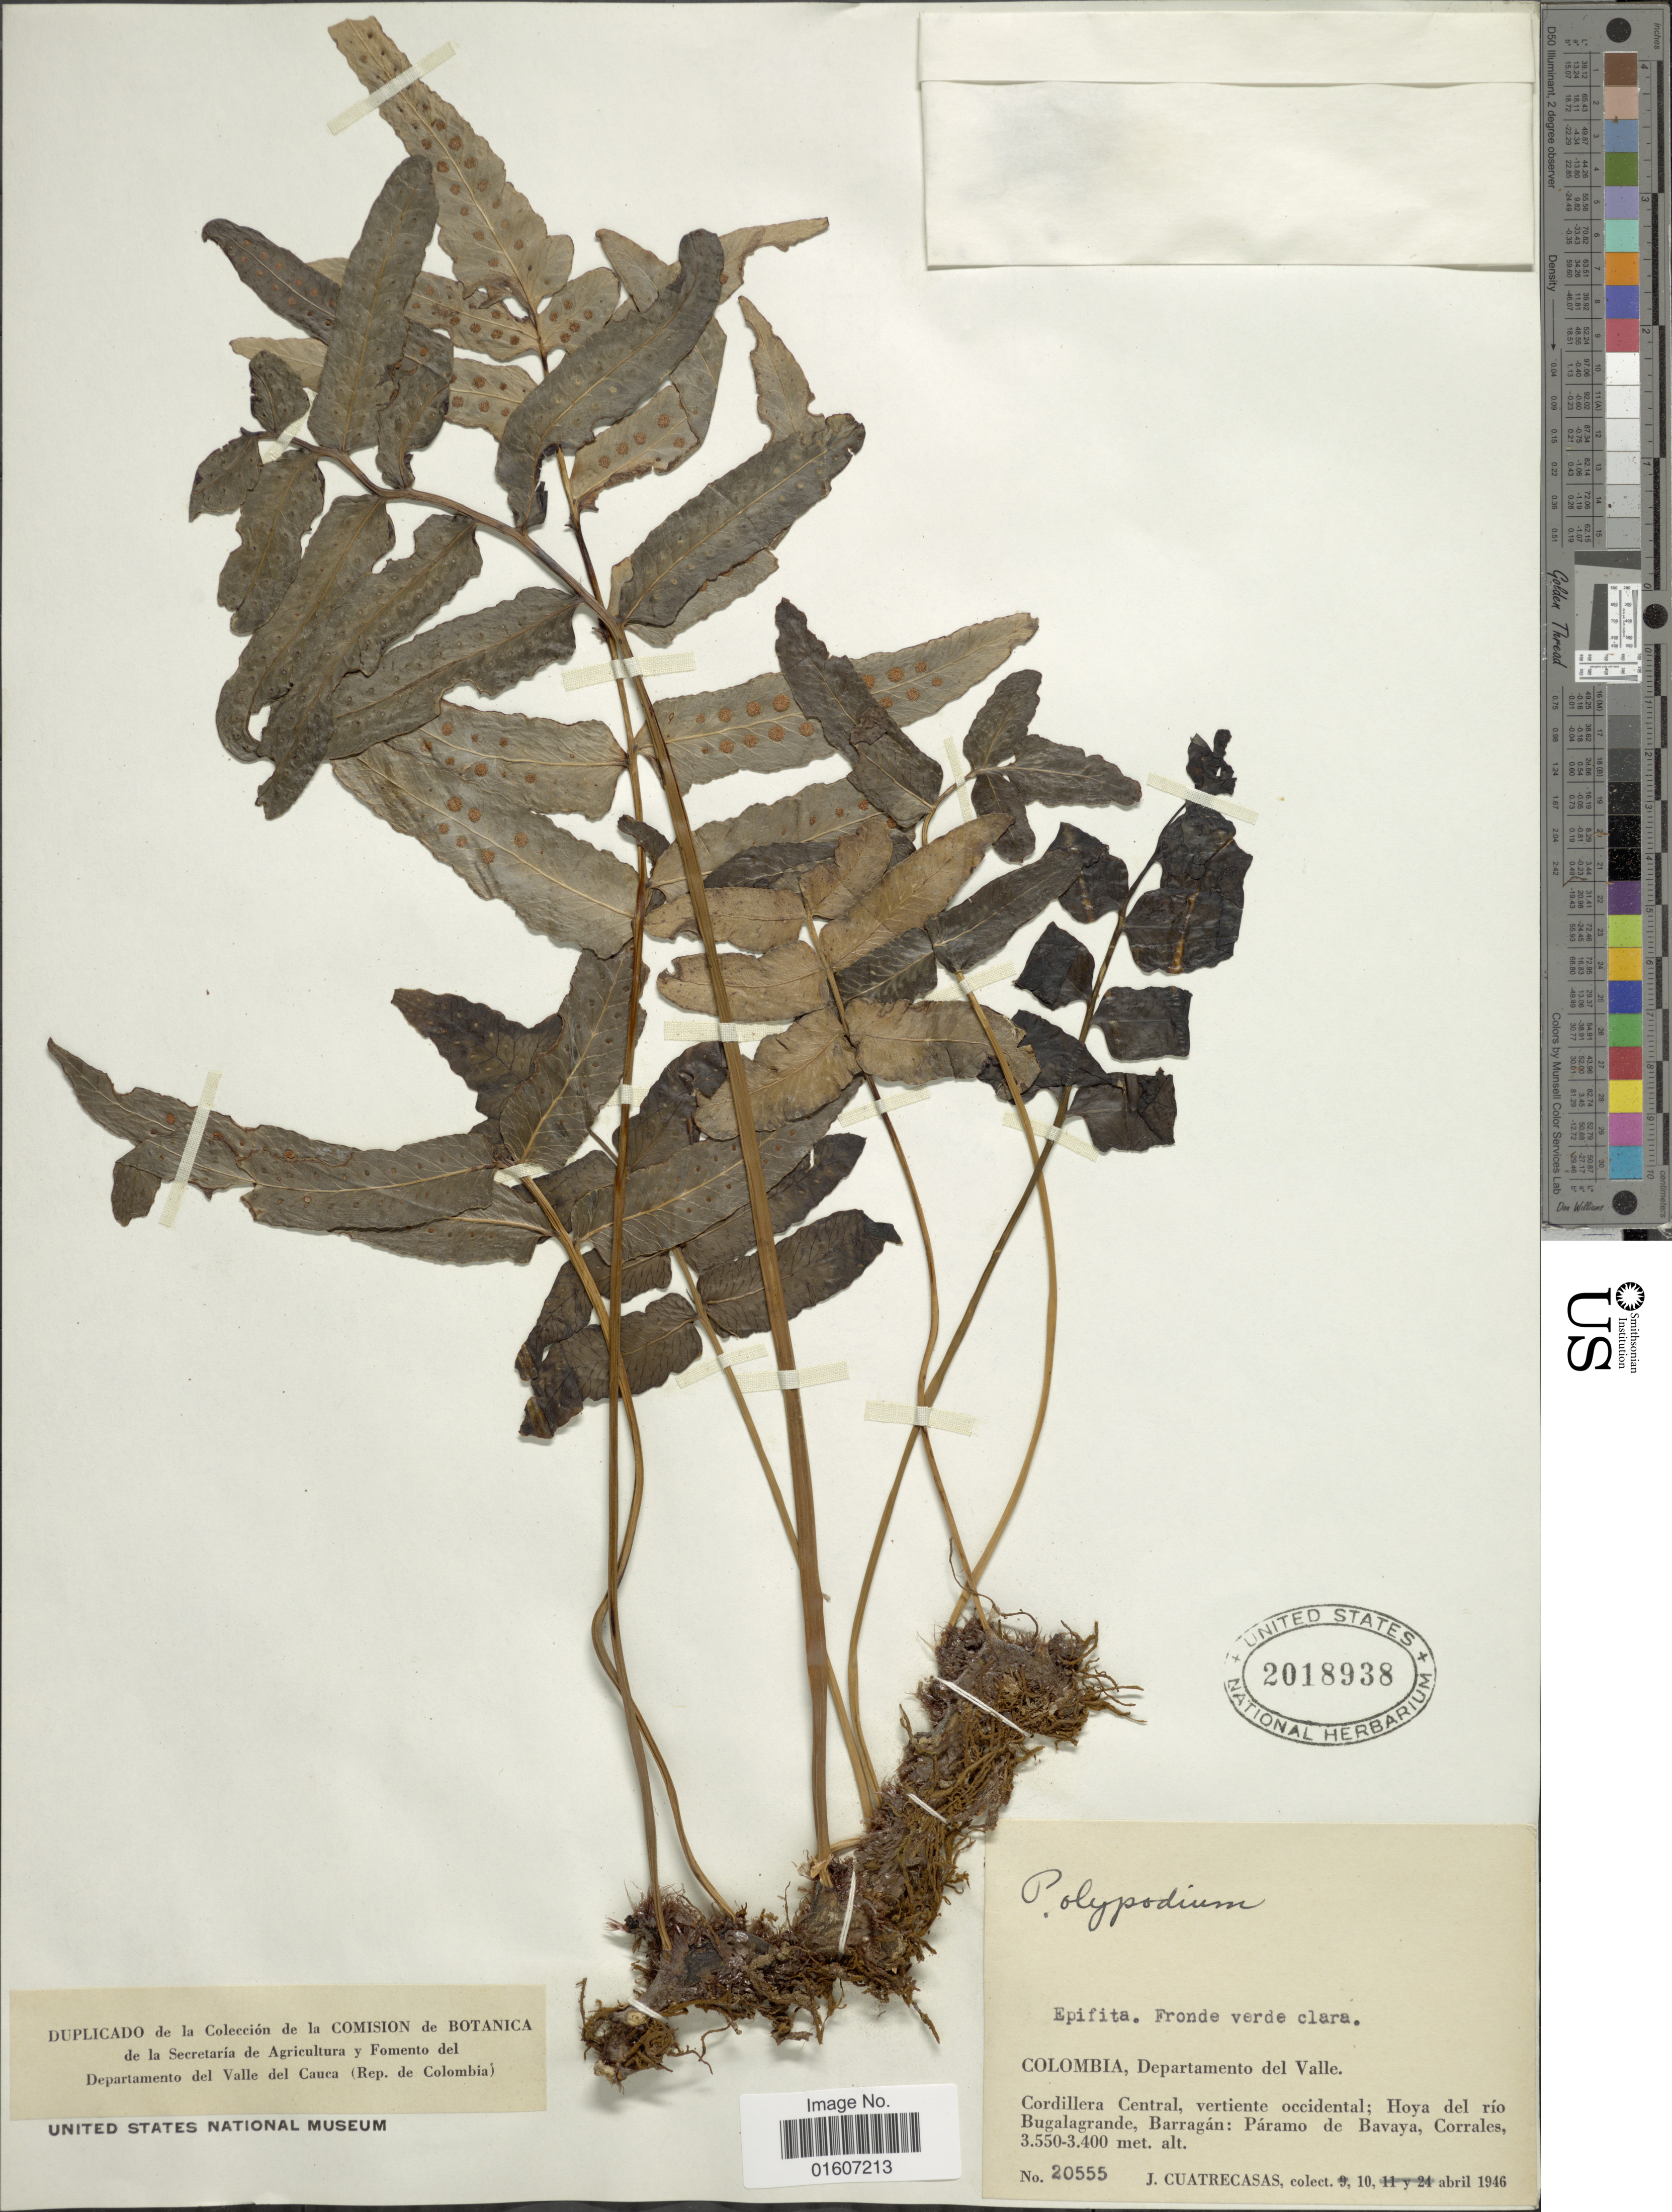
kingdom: Plantae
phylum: Tracheophyta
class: Polypodiopsida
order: Polypodiales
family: Polypodiaceae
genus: Serpocaulon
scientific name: Serpocaulon sp.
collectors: J. Cuatrecasas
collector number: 20555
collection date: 1946-04-10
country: Colombia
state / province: Valle del Cauca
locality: Departamento del Valle. Cordillera central, vertiente occidental; Hoya del río Bugalagrande, Barragán: Páramo de Bavaya, Corrales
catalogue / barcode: US 2018938